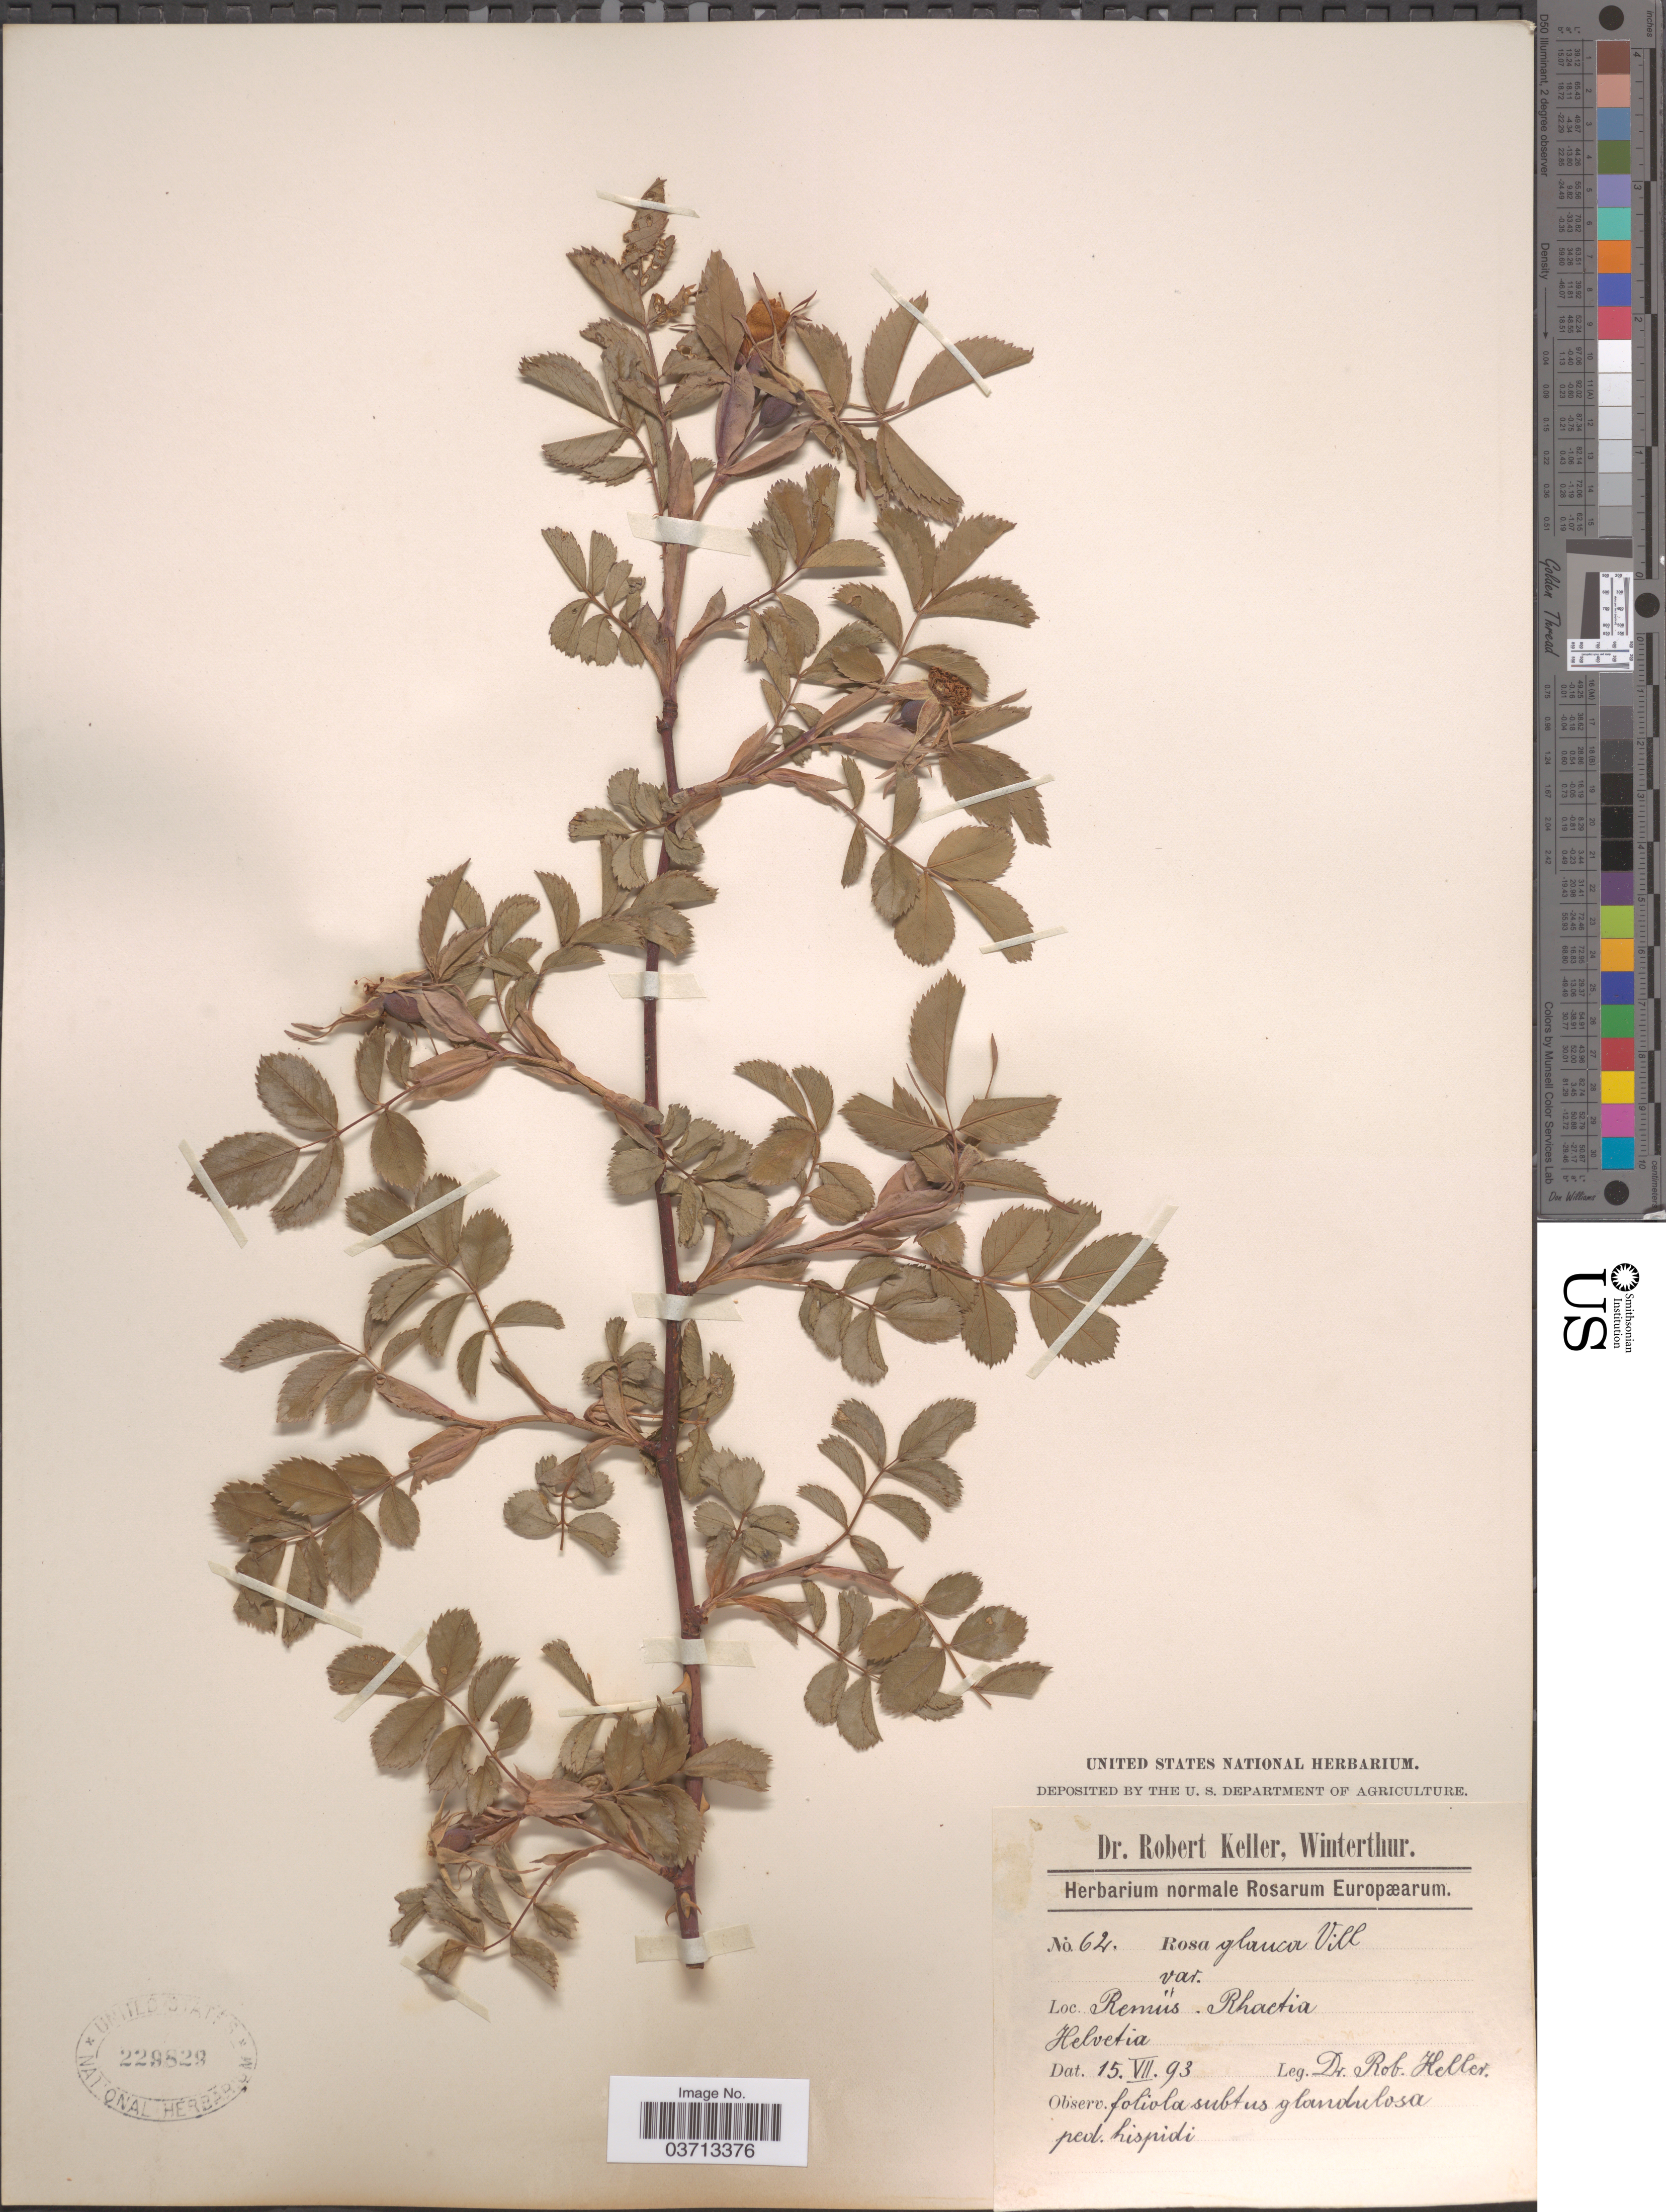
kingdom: Plantae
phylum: Tracheophyta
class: Magnoliopsida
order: Rosales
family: Rosaceae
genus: Rosa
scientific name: Rosa glauca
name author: Pourr.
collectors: R. Keller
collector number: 64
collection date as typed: Transcribed d/m/y: 15/7/93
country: Switzerland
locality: Remüs. Rhaetia. Helvetia.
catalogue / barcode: US 229829